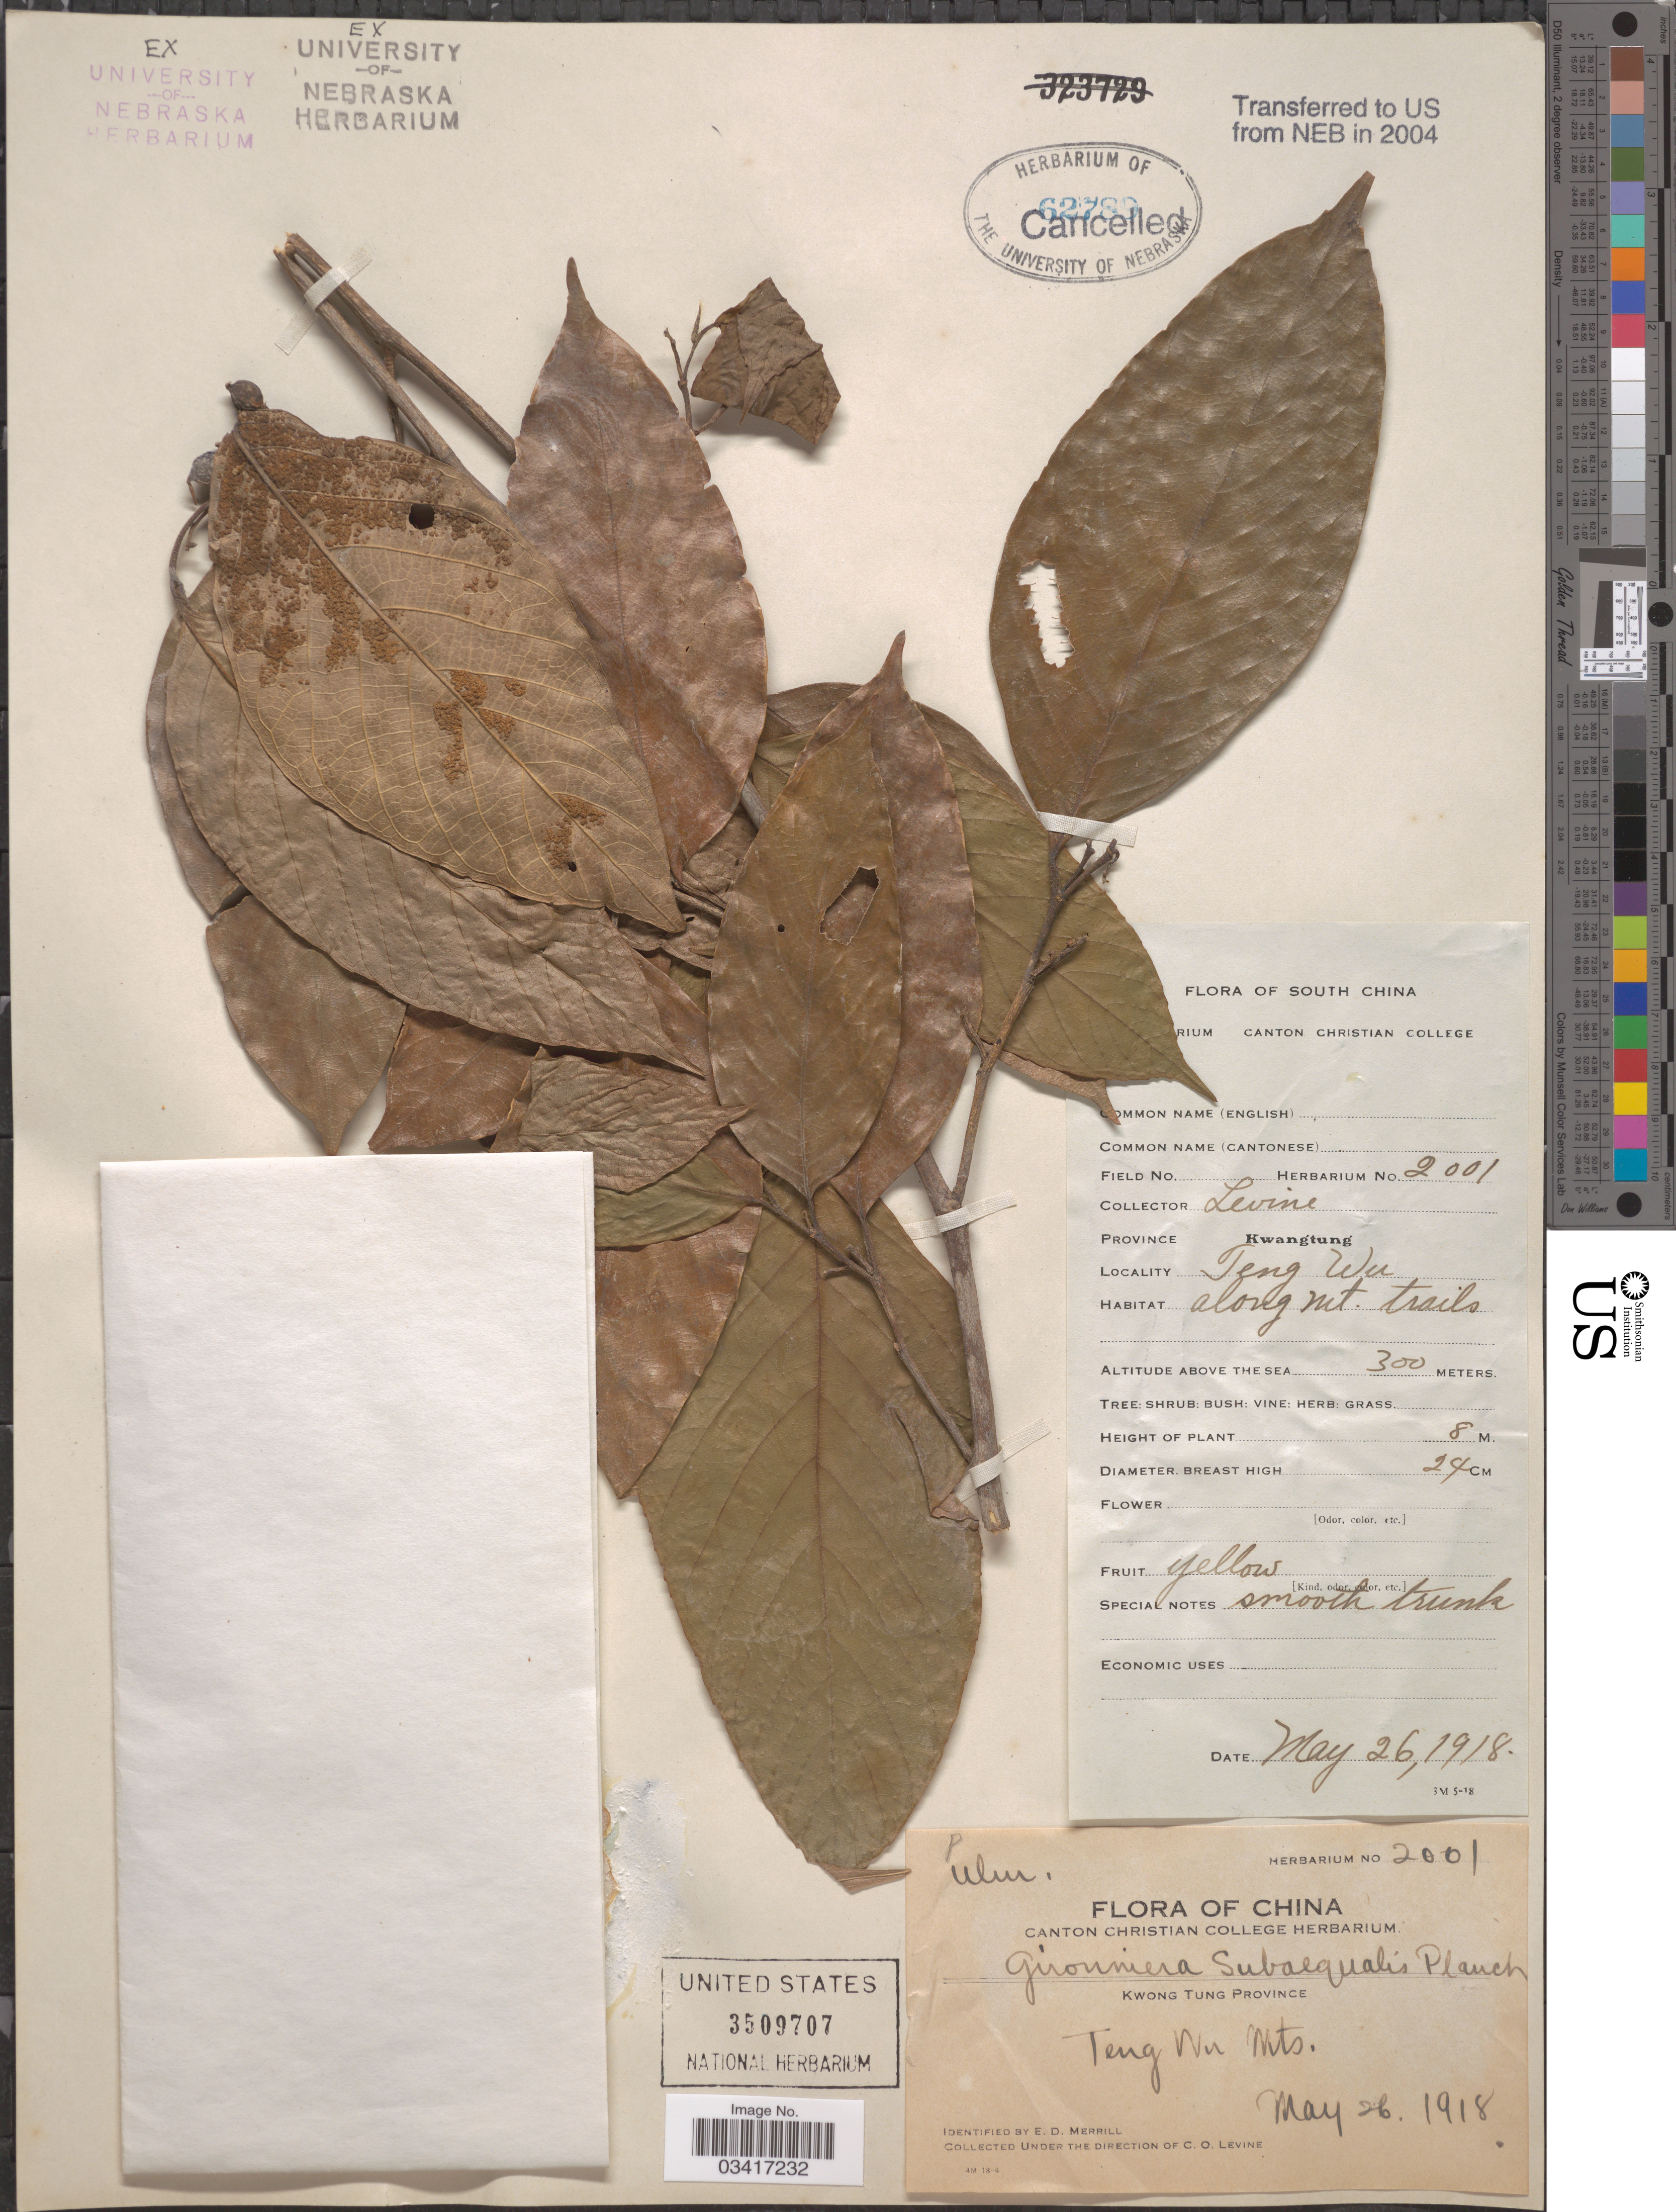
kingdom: Plantae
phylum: Tracheophyta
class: Magnoliopsida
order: Rosales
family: Cannabaceae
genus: Gironniera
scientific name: Gironniera subaequalis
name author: Planch.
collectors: C. O. Levine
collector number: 2001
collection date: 1918-05-26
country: China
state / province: Guangdong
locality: South China. Province Kwangtung. Teng Wu, along mt. trails. Teng Wu Mts.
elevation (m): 300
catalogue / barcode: US 3509707